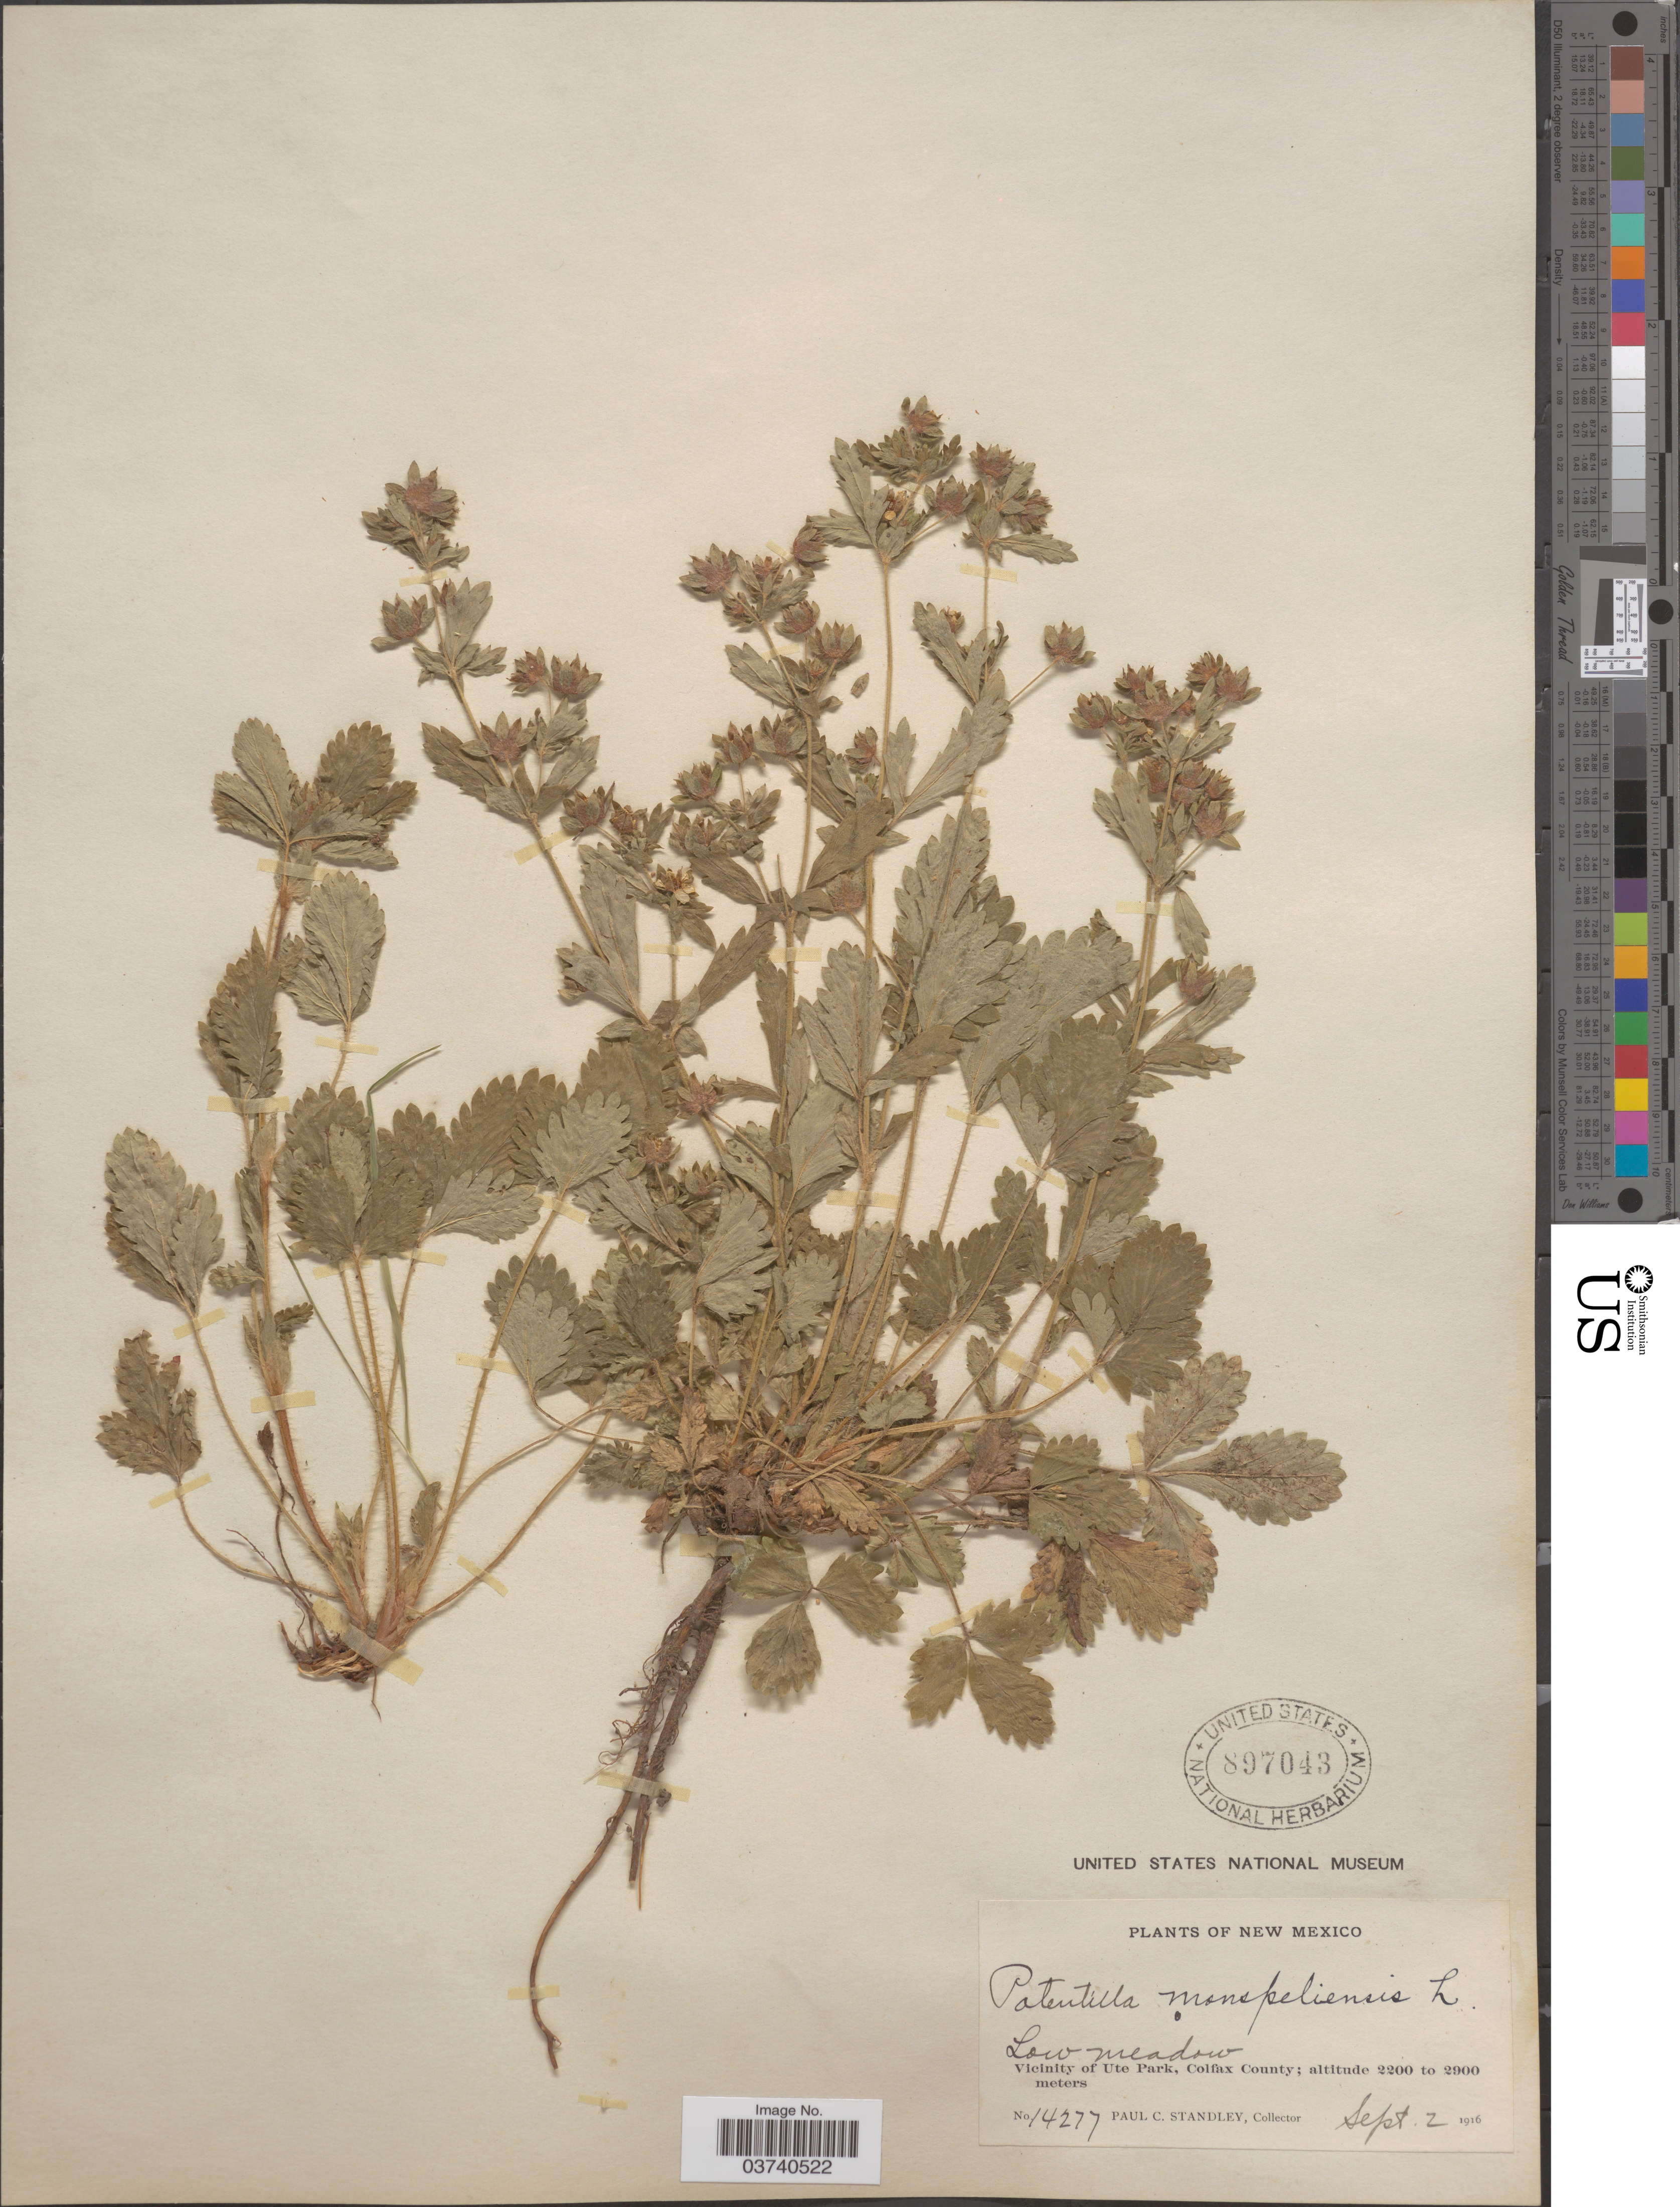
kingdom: Plantae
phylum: Tracheophyta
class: Magnoliopsida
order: Rosales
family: Rosaceae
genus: Potentilla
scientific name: Potentilla norvegica subsp. monspeliensis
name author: (L.) Asch. & Graebn.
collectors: P. C. Standley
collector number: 14277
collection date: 1916-09-02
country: United States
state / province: New Mexico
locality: Vicinity of Ute Park, Colfax County.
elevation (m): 2200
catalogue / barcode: US 897043